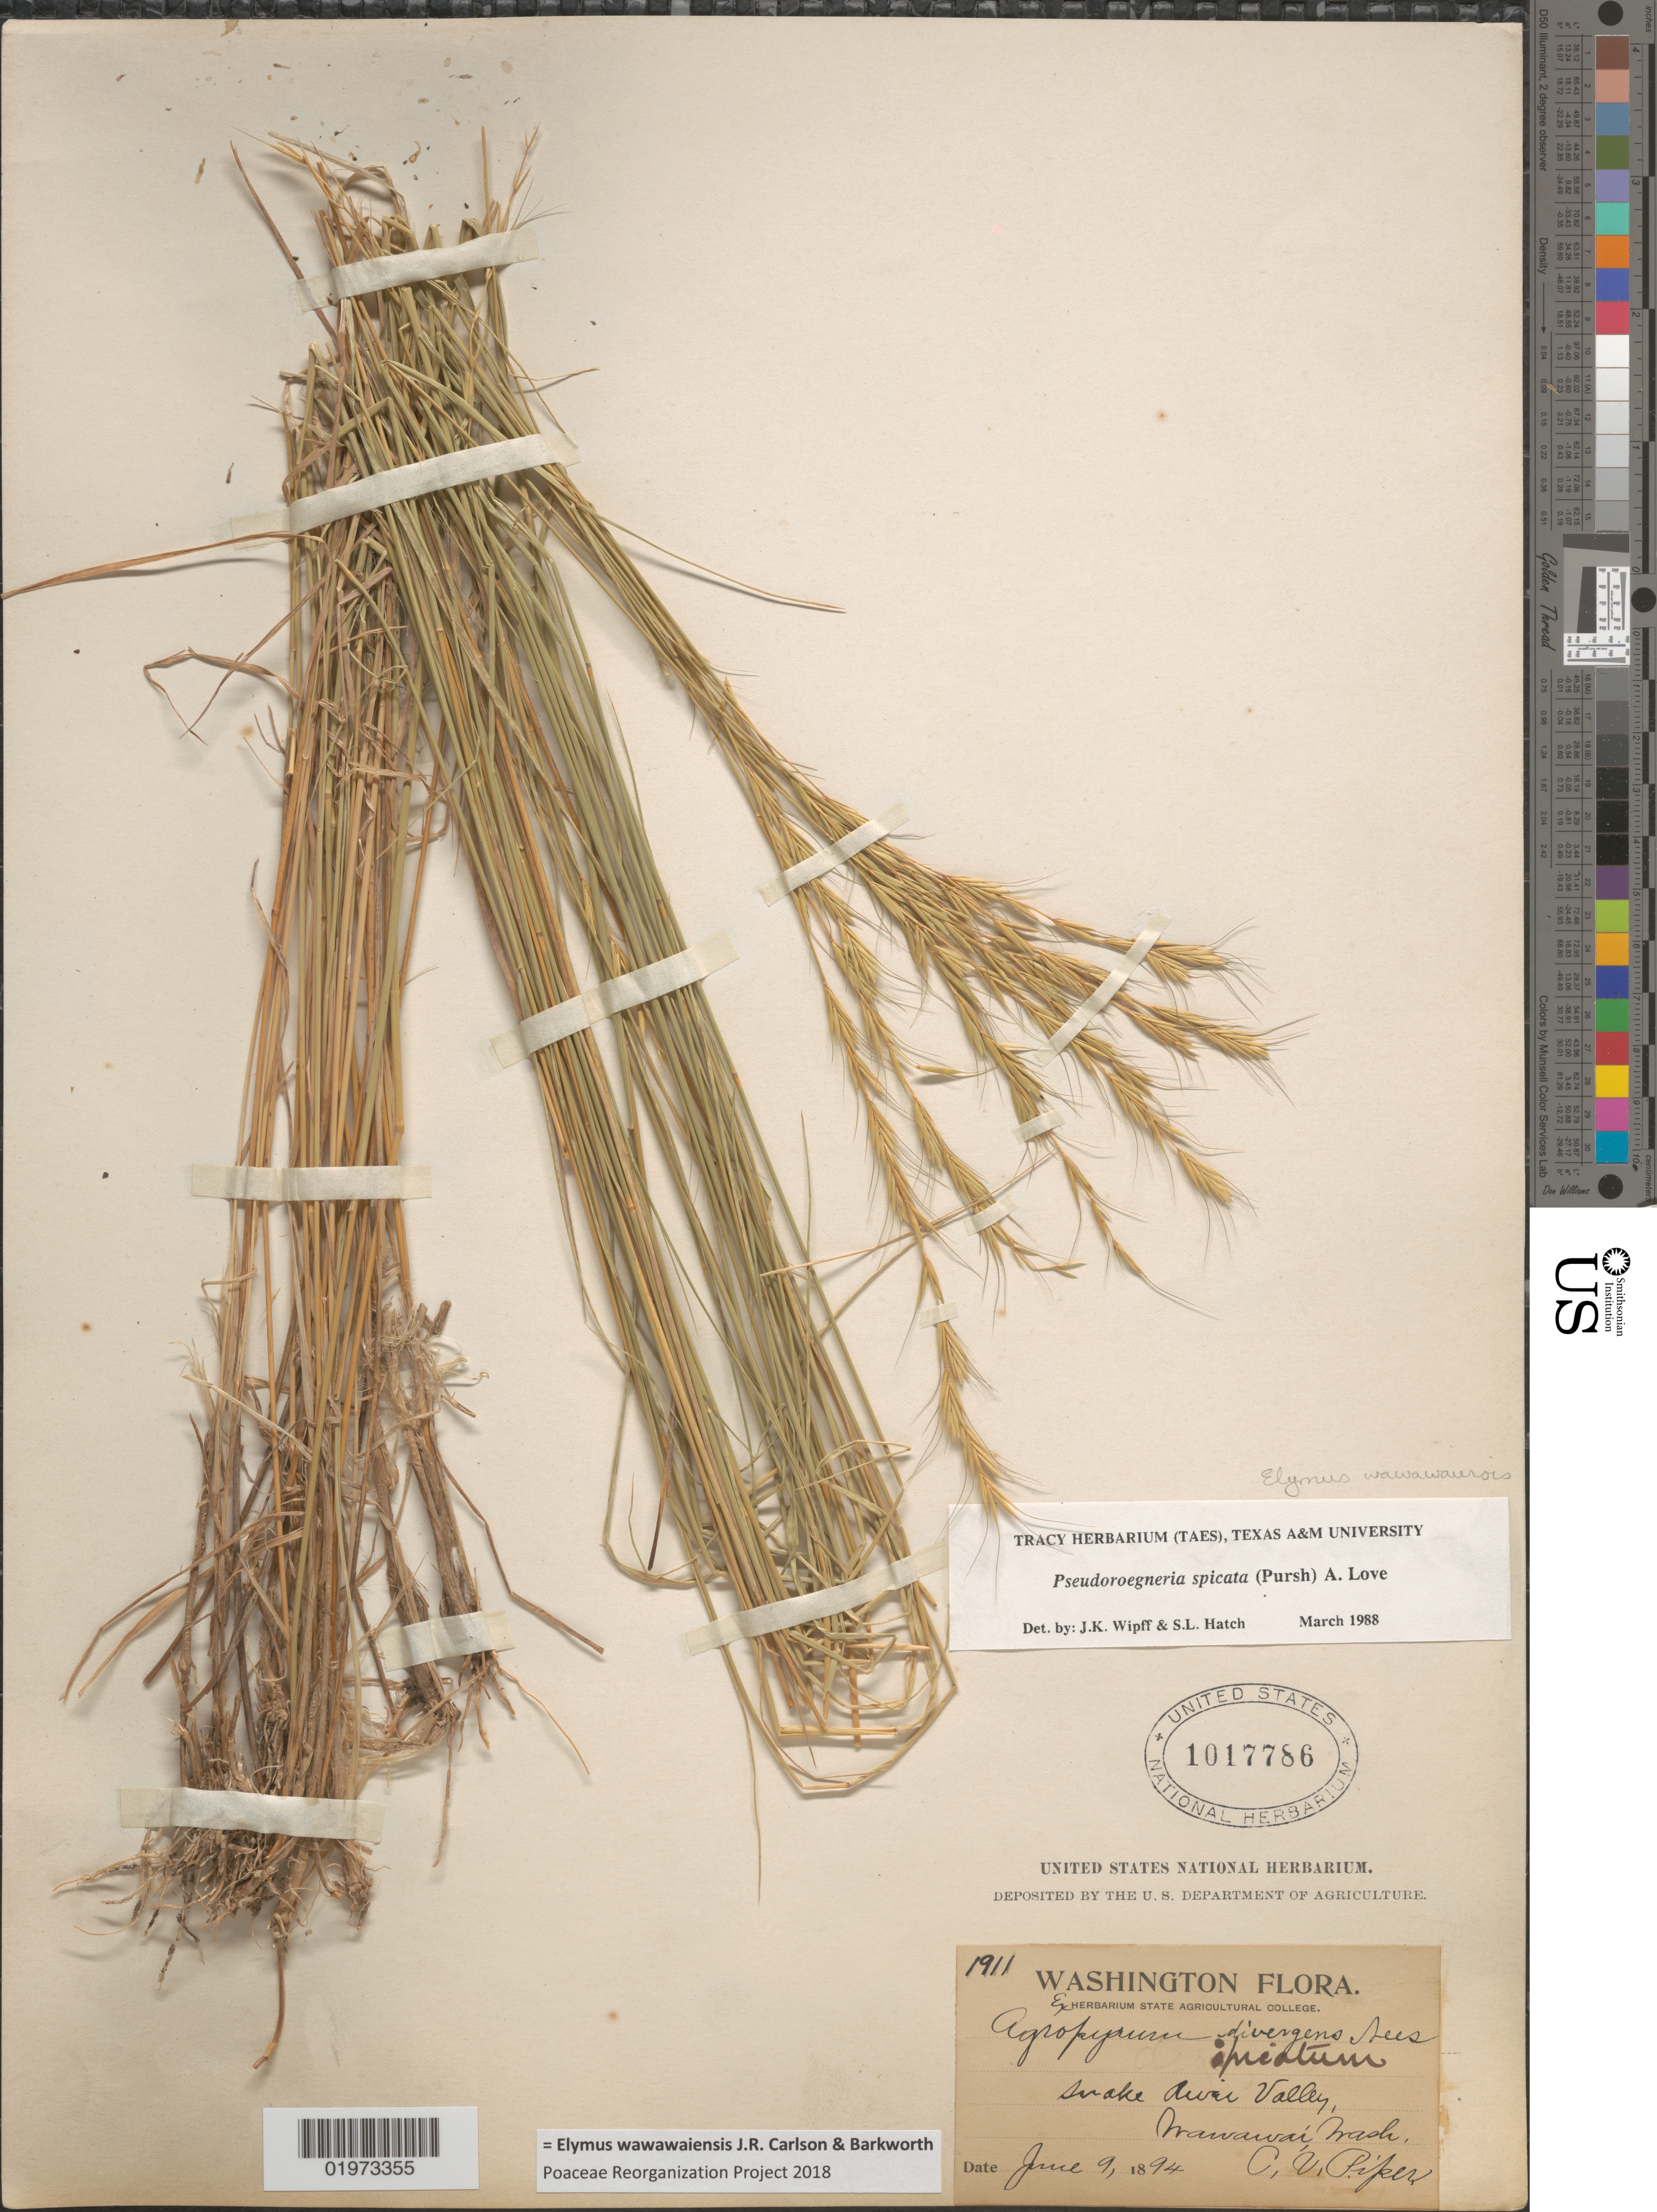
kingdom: Plantae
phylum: Tracheophyta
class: Liliopsida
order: Poales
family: Poaceae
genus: Elymus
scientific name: Elymus wawawaiensis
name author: J.R. Carlson & Barkworth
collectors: C. V. Piper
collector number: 1911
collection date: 1894-06-09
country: United States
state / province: Washington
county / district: Whitman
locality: Snake River Valley, Wawawai.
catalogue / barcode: US 1017786